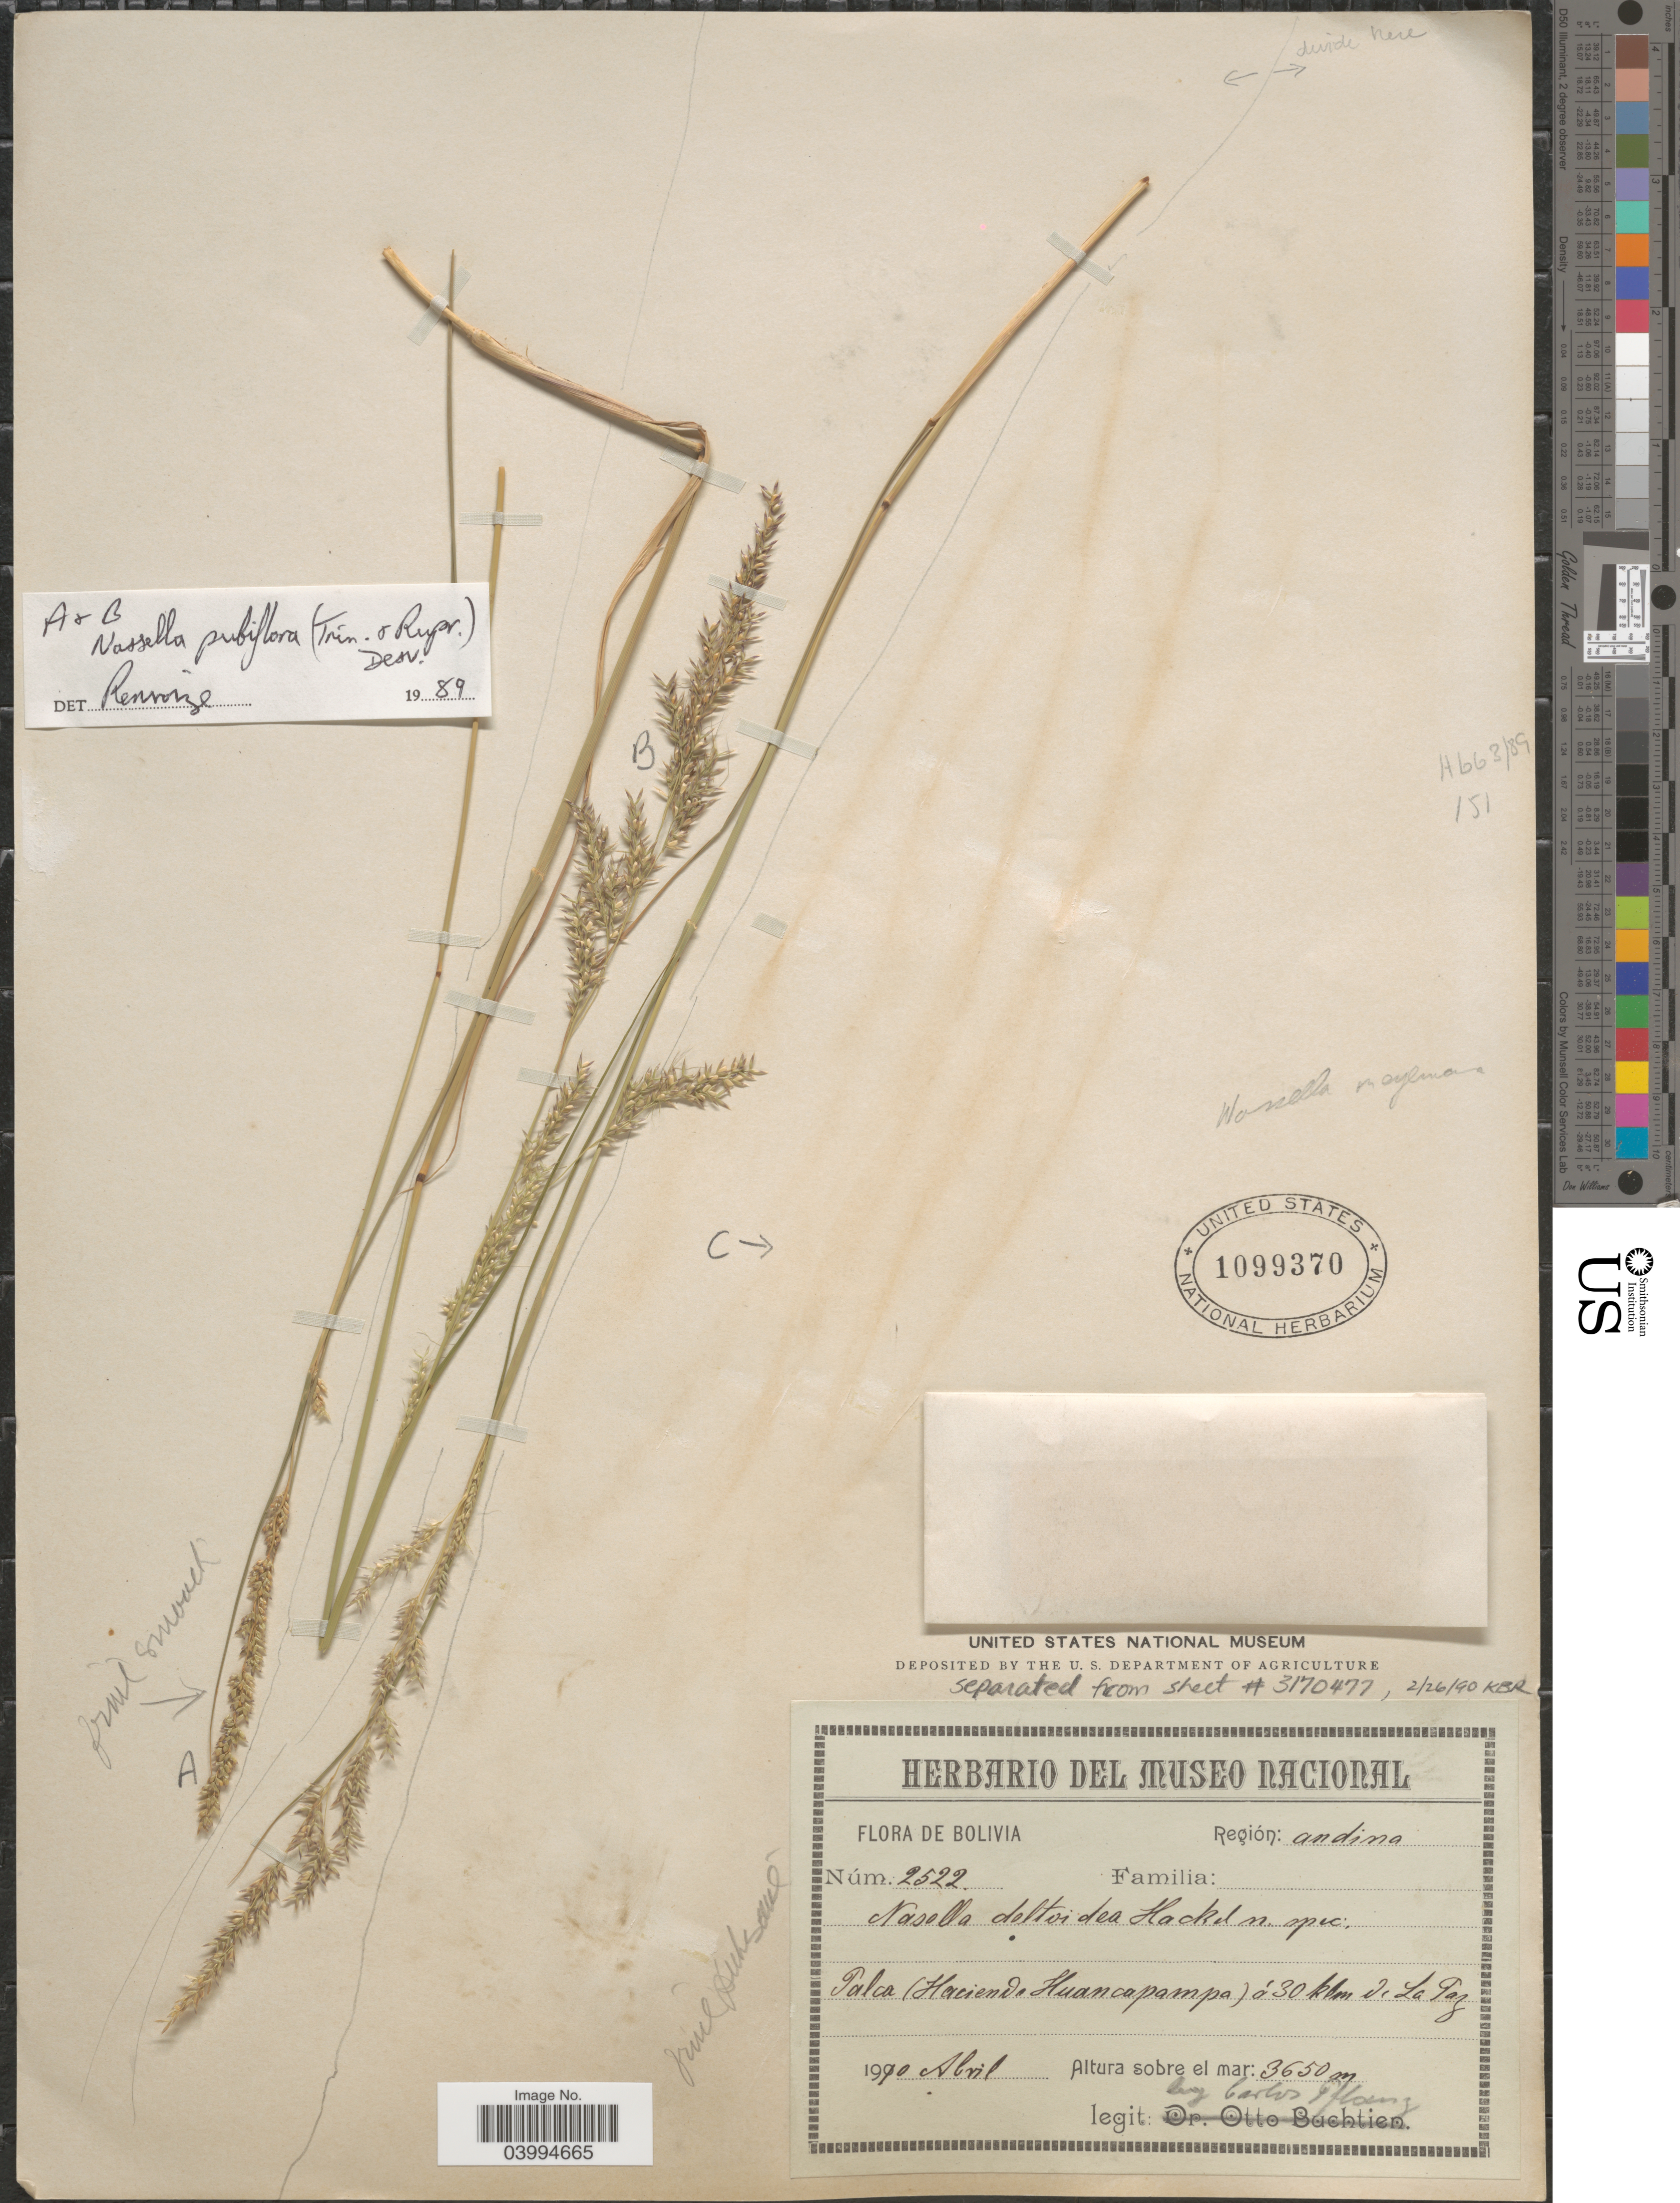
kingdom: Plantae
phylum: Tracheophyta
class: Liliopsida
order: Poales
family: Poaceae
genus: Nassella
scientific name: Nassella pubiflora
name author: (Trin. & Rupr.) É. Desv.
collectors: C. Pflanz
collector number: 2522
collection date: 1910-04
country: Bolivia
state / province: La Paz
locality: Región: andina. Palca (Hacienda Huancapampa) á 30 klm de La Paz.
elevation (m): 3650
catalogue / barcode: US 1099370